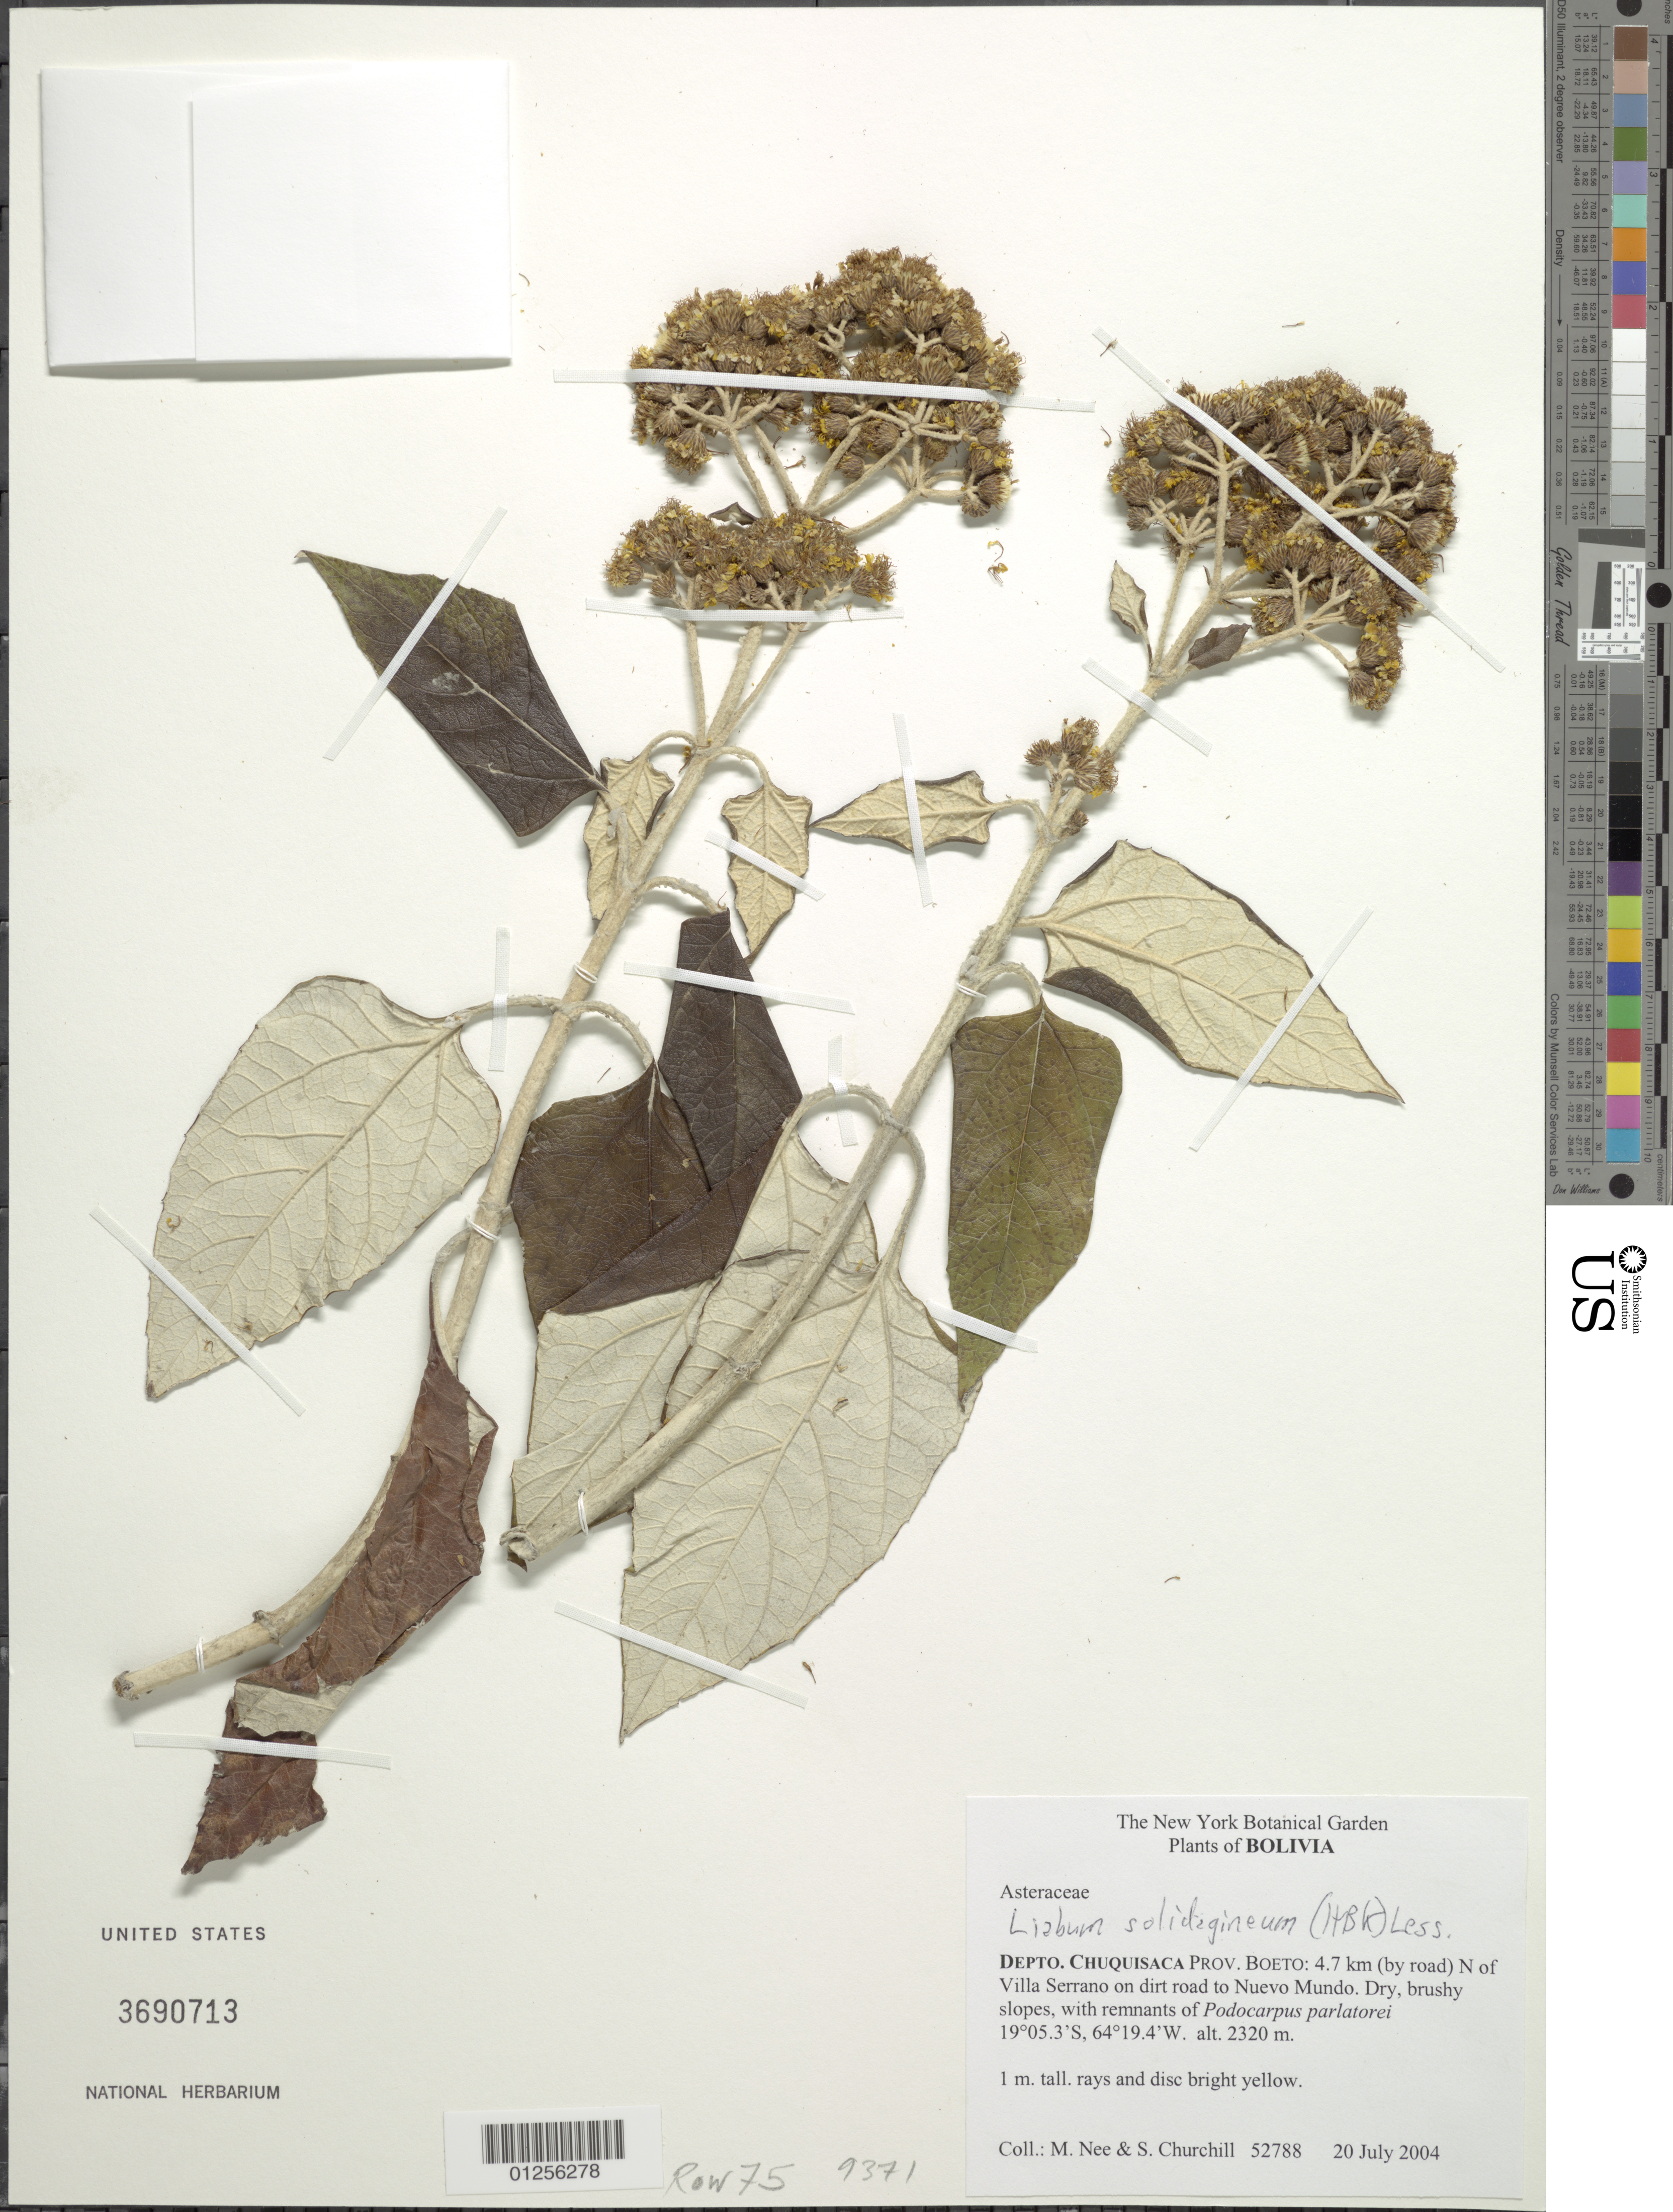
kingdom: Plantae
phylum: Tracheophyta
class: Magnoliopsida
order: Asterales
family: Asteraceae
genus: Liabum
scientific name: Liabum solidagineum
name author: (Kunth) Less.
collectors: M. Nee & S. Churchill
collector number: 52788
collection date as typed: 20 July 2004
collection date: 2004-07-20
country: Bolivia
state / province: Chuquisaca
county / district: Boeto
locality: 4.7 km (by road) N of Villa Serrano on dirt road to Nueva Mundo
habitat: Dry, brushy slopes, with remnants of Podocarpus parlatorei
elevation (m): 2320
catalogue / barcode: US 3690713